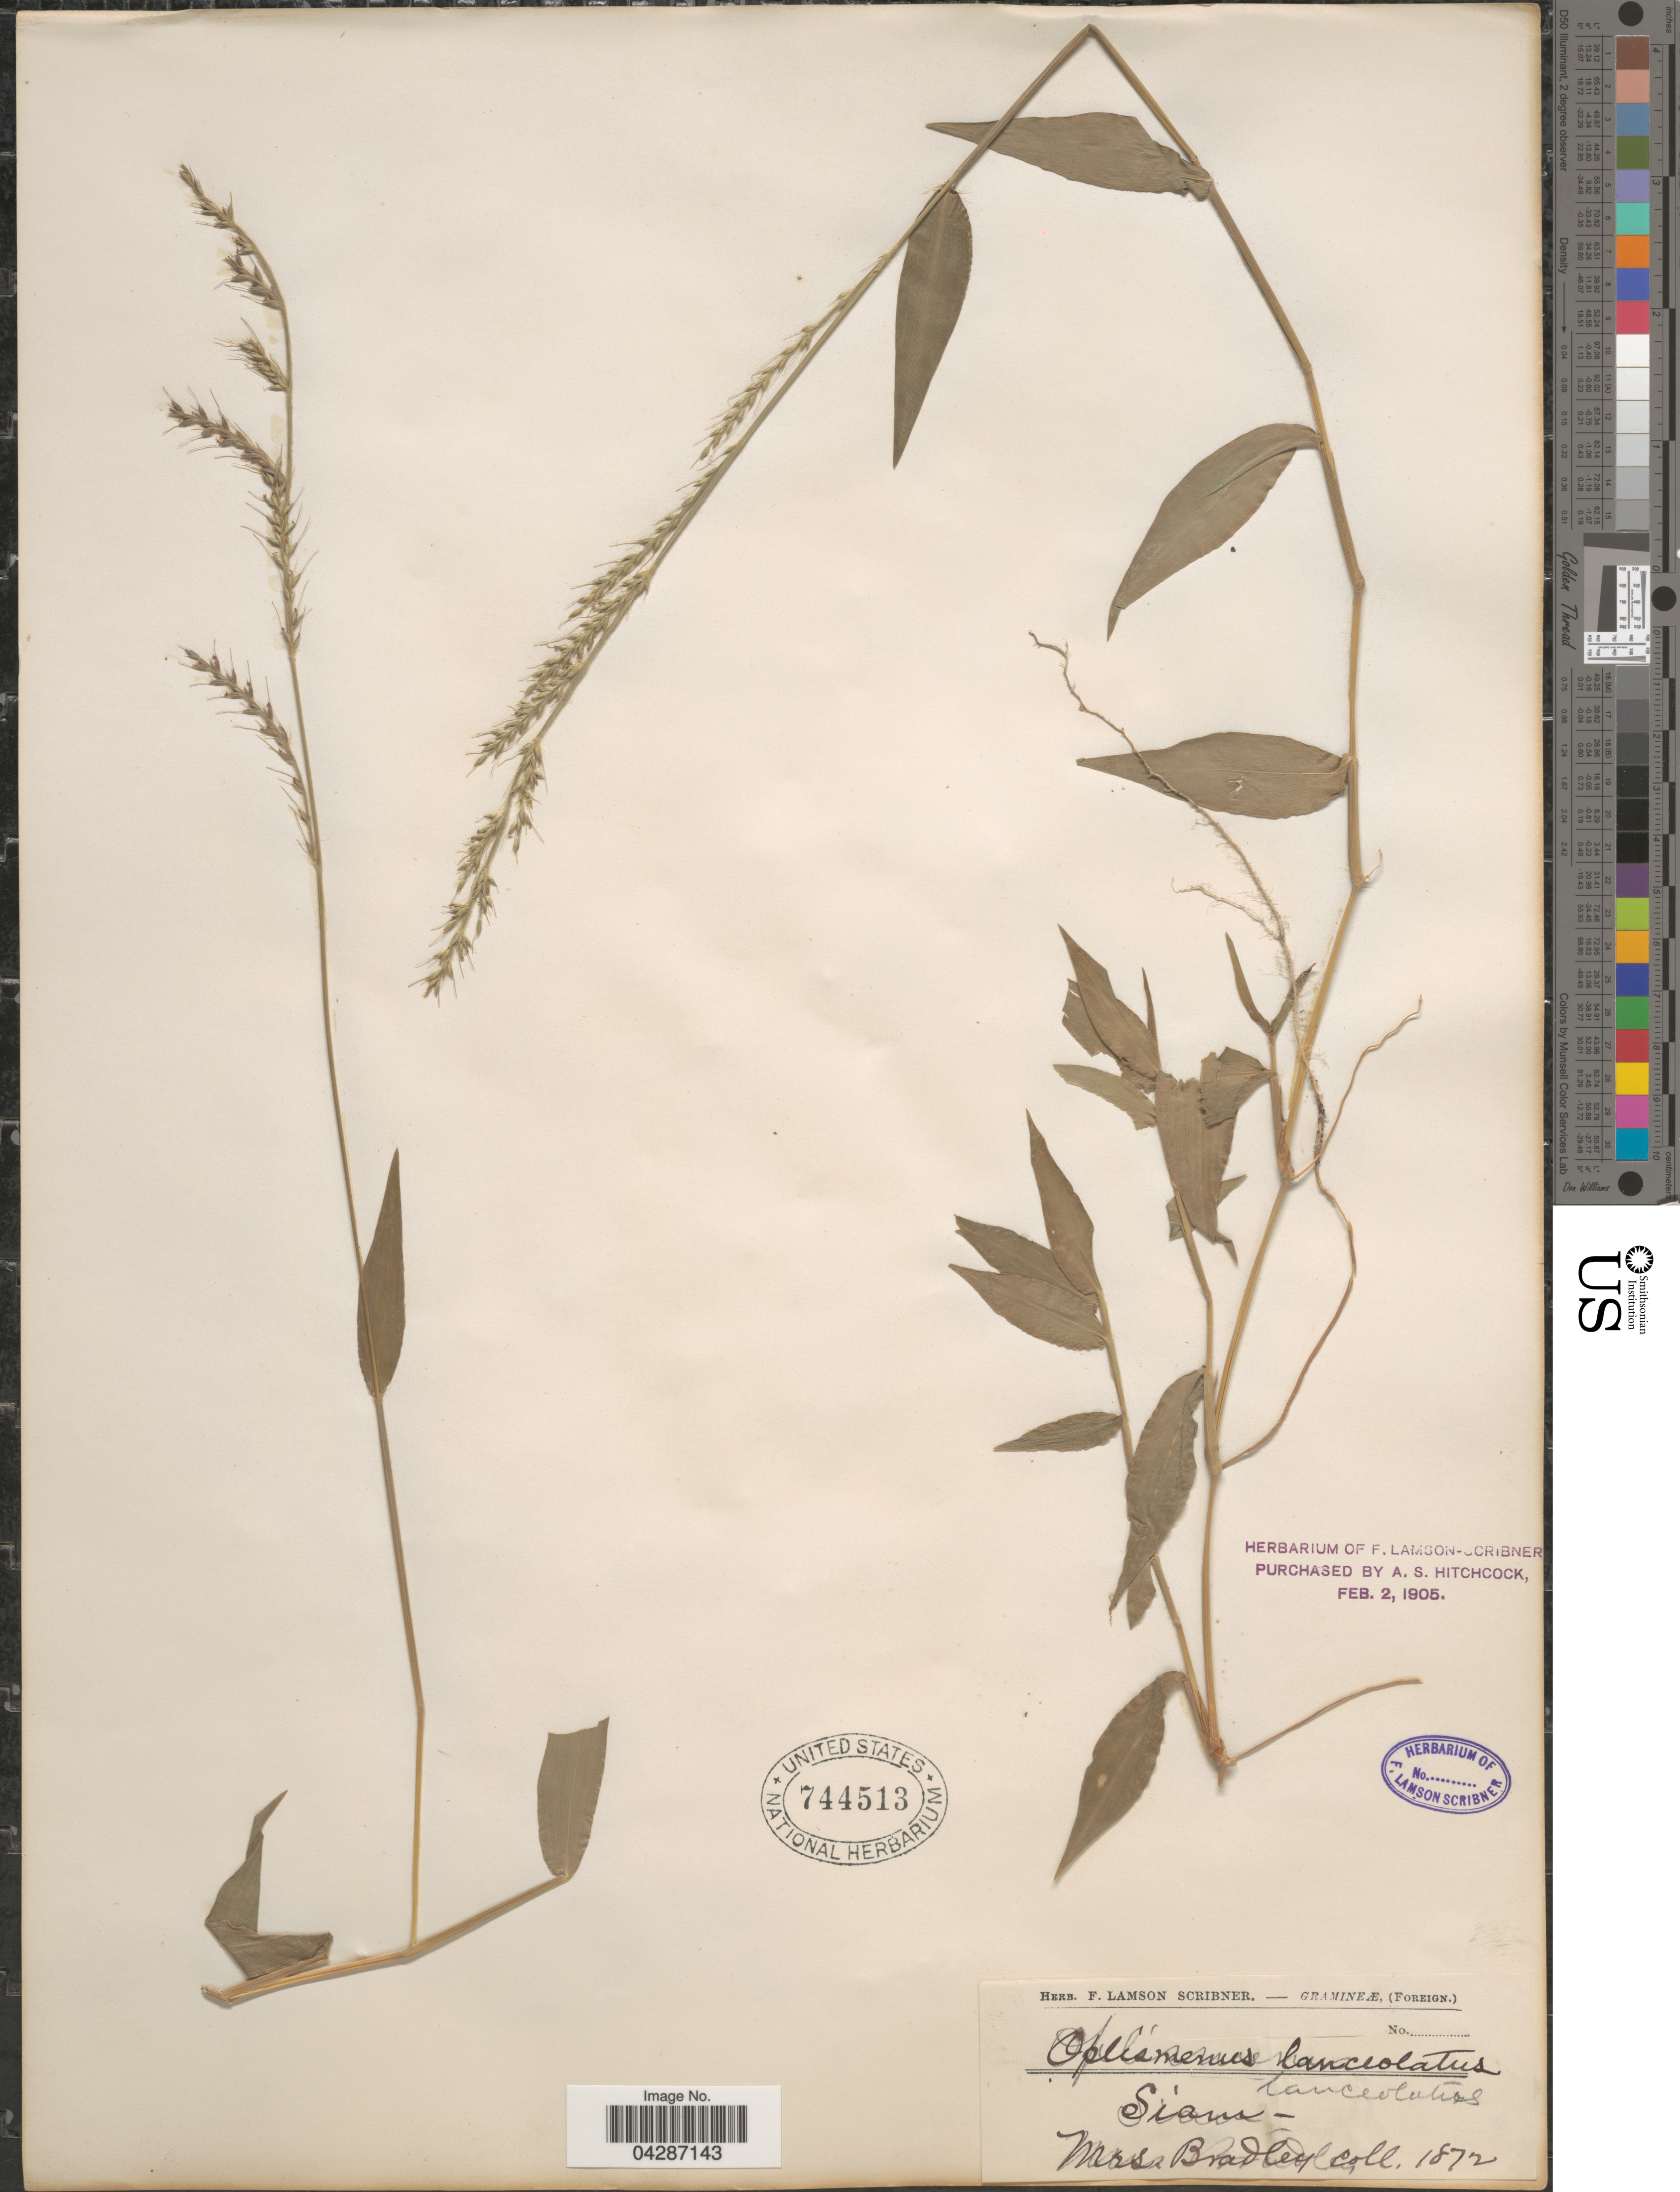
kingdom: Plantae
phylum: Tracheophyta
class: Liliopsida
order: Poales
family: Poaceae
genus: Oplismenus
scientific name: Oplismenus compositus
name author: (L.) P. Beauv.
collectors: Bradley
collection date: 1872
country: Thailand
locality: Siam.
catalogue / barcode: US 744513